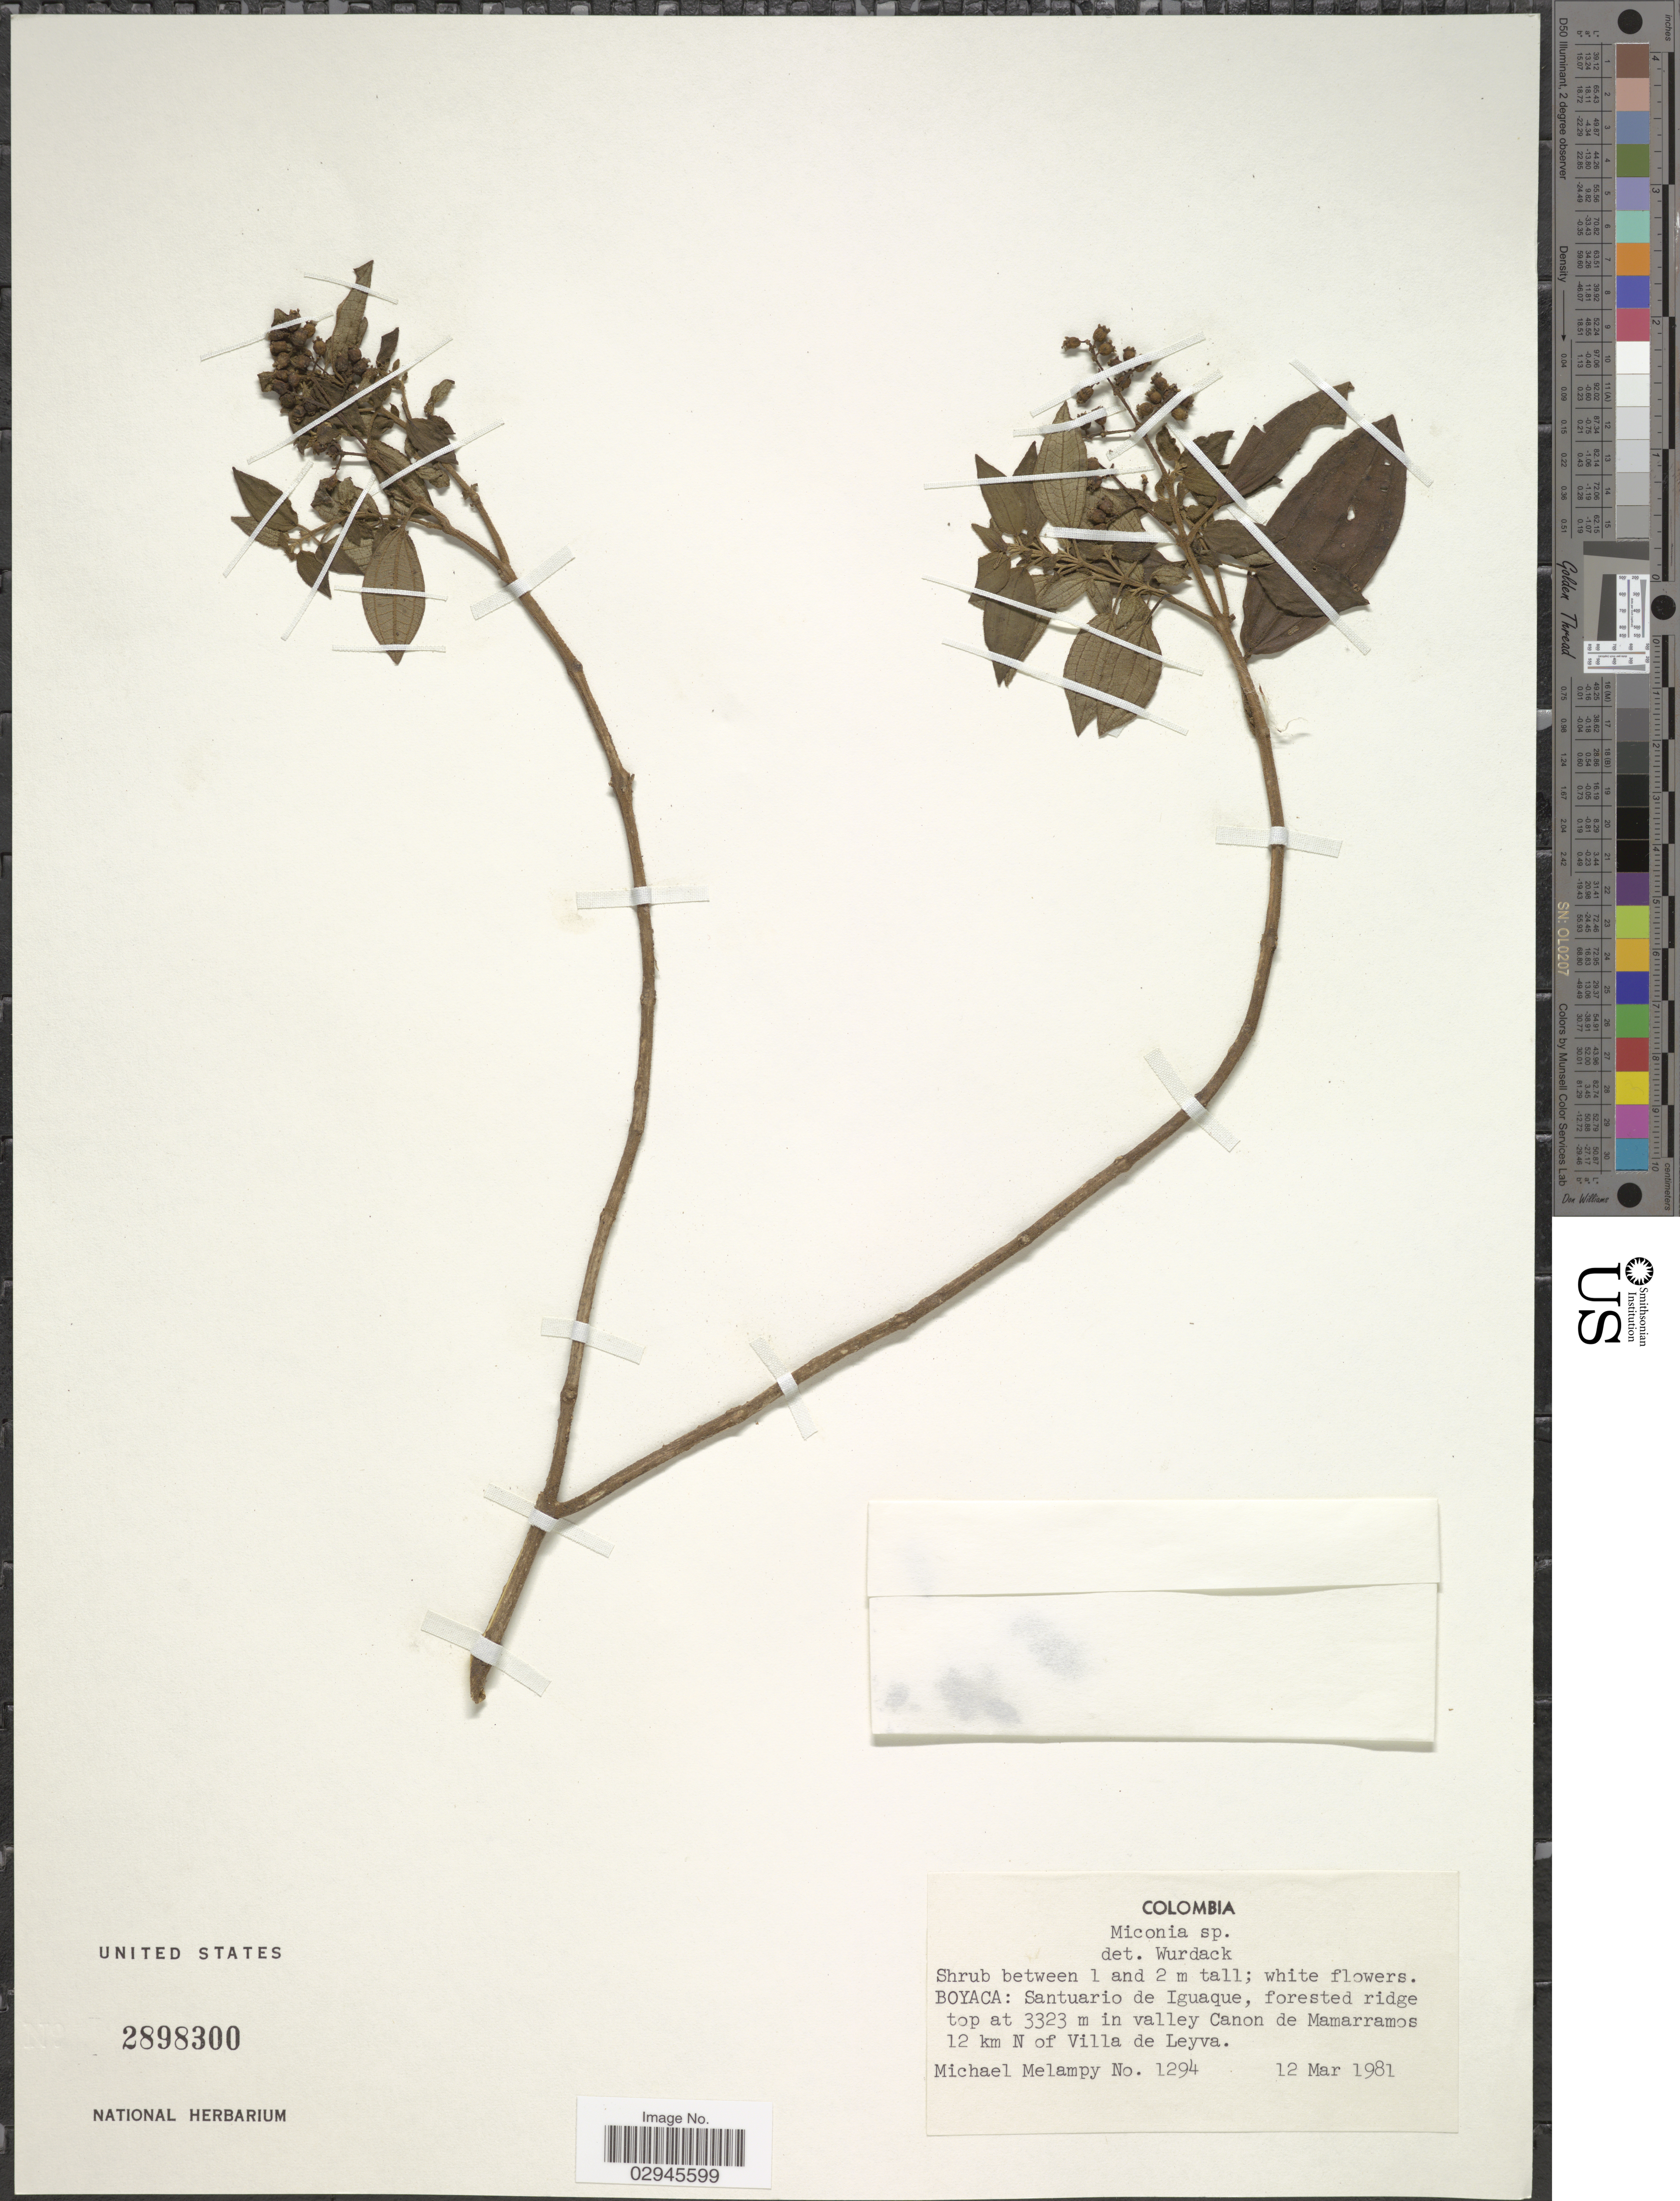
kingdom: Plantae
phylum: Tracheophyta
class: Magnoliopsida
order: Myrtales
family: Melastomataceae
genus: Miconia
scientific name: Miconia sp.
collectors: M. Melampy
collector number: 1294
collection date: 1981-03-12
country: Colombia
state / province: Boyacá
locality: Santuario de Iguaque, forested ridge top in valley Canon de Mamarramos 12 km N of Villa de Leyva.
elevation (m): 3323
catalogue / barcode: US 2898300